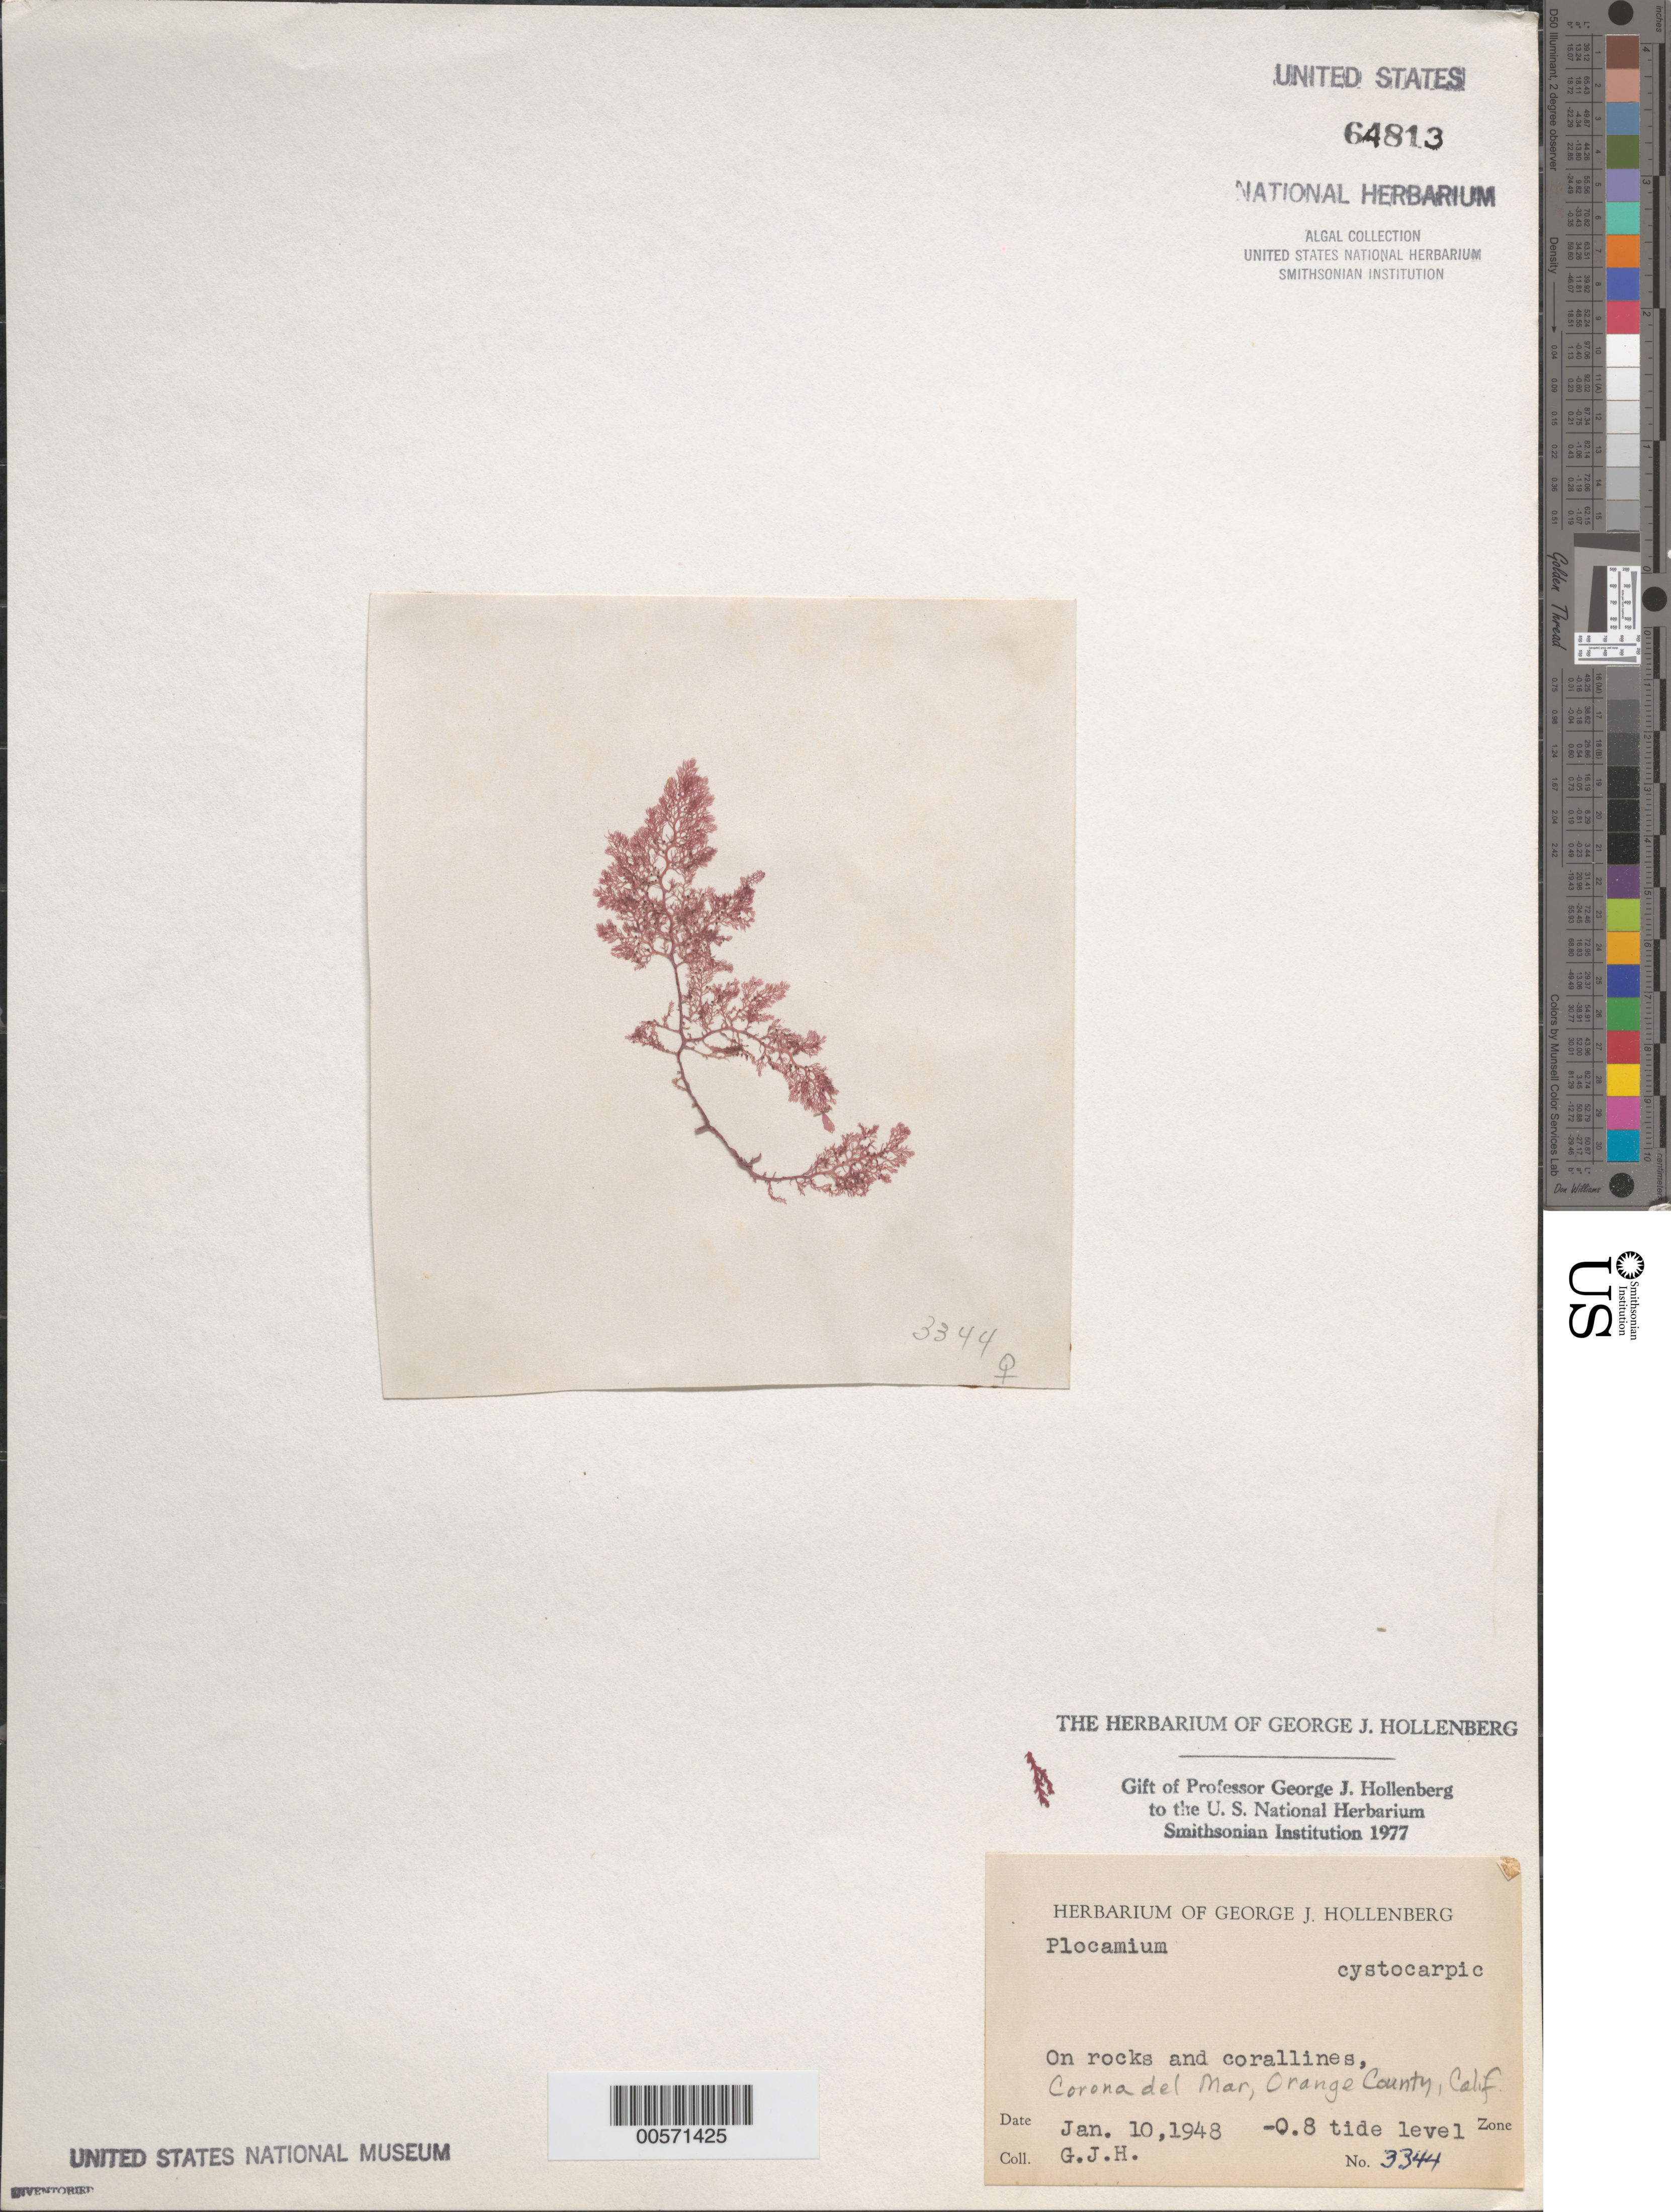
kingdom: Plantae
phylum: Rhodophyta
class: Florideophyceae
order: Plocamiales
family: Plocamiaceae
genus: Plocamium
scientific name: Plocamium sp.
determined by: Hollenberg, George J.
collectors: G. Hollenberg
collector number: GJH 3344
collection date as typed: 10 Jan 1948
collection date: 1948-01-10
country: United States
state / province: California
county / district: Orange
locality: Corona del Mar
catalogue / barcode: US 64813